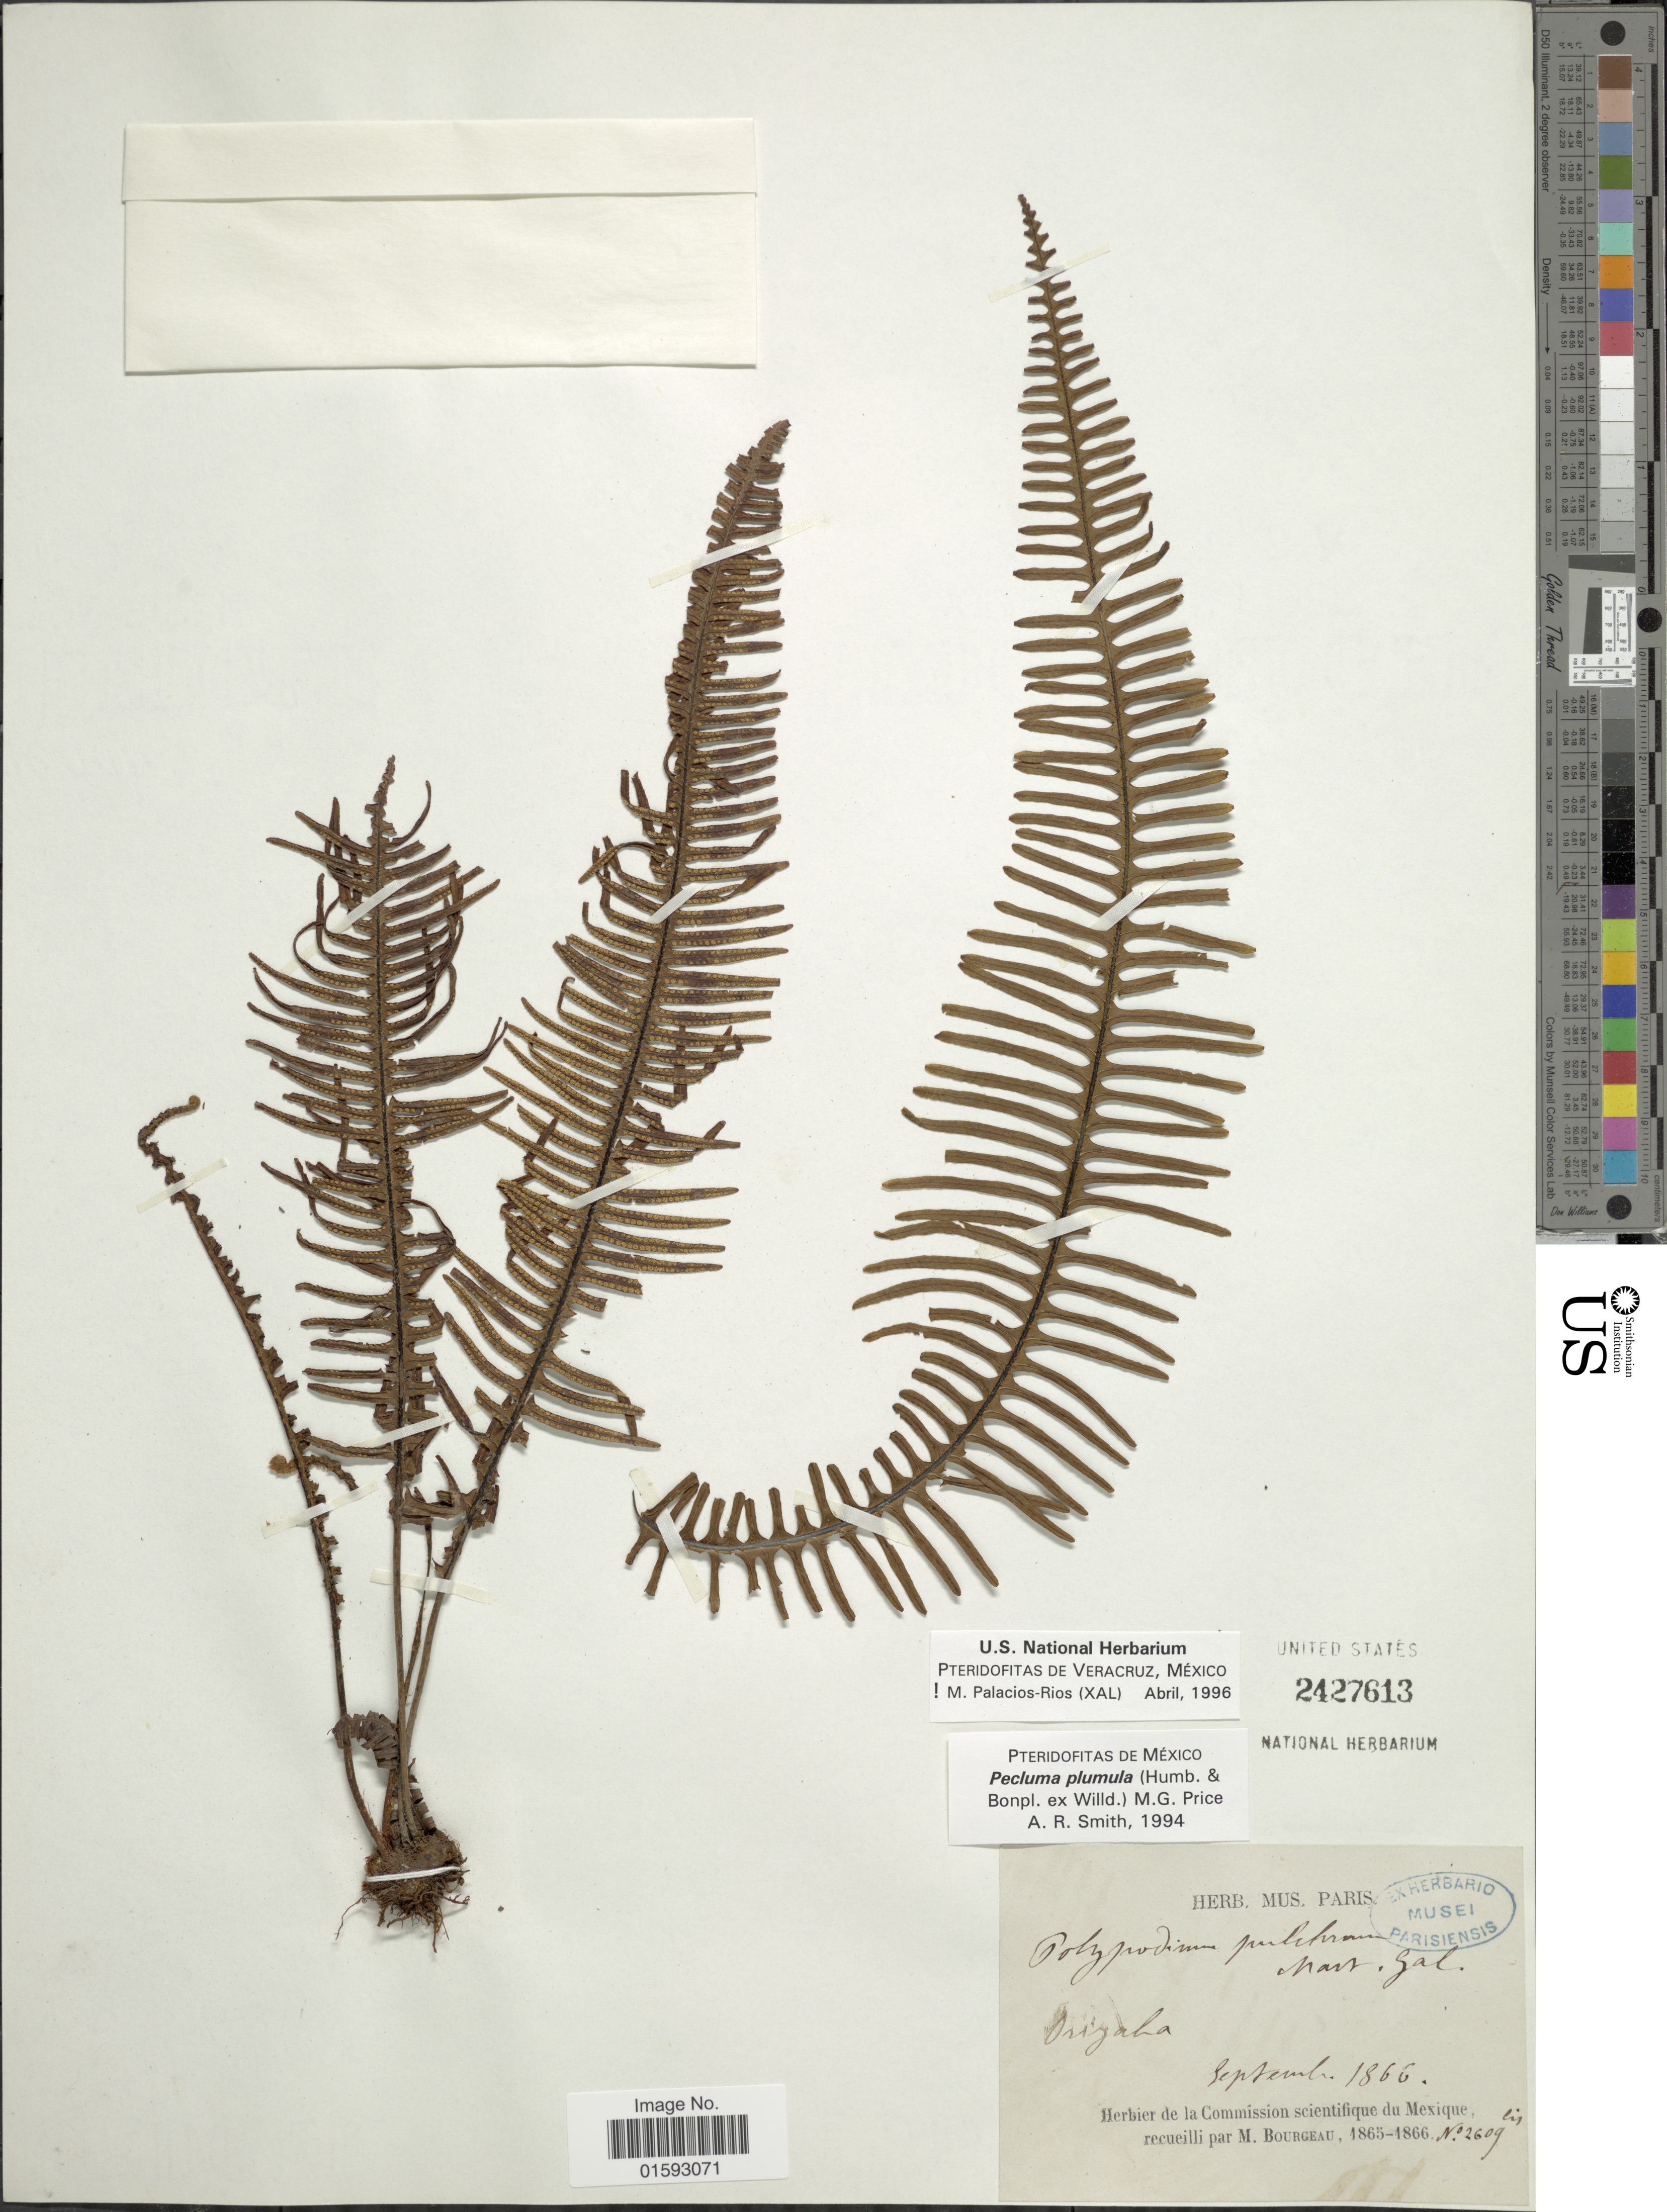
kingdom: Plantae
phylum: Tracheophyta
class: Polypodiopsida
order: Polypodiales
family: Polypodiaceae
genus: Pecluma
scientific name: Pecluma plumula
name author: (Humb. & Bonpl. ex Willd.) M.G. Price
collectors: M. Bourgeau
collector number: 2609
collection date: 1866-09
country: Mexico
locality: Orizala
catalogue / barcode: US 2427613